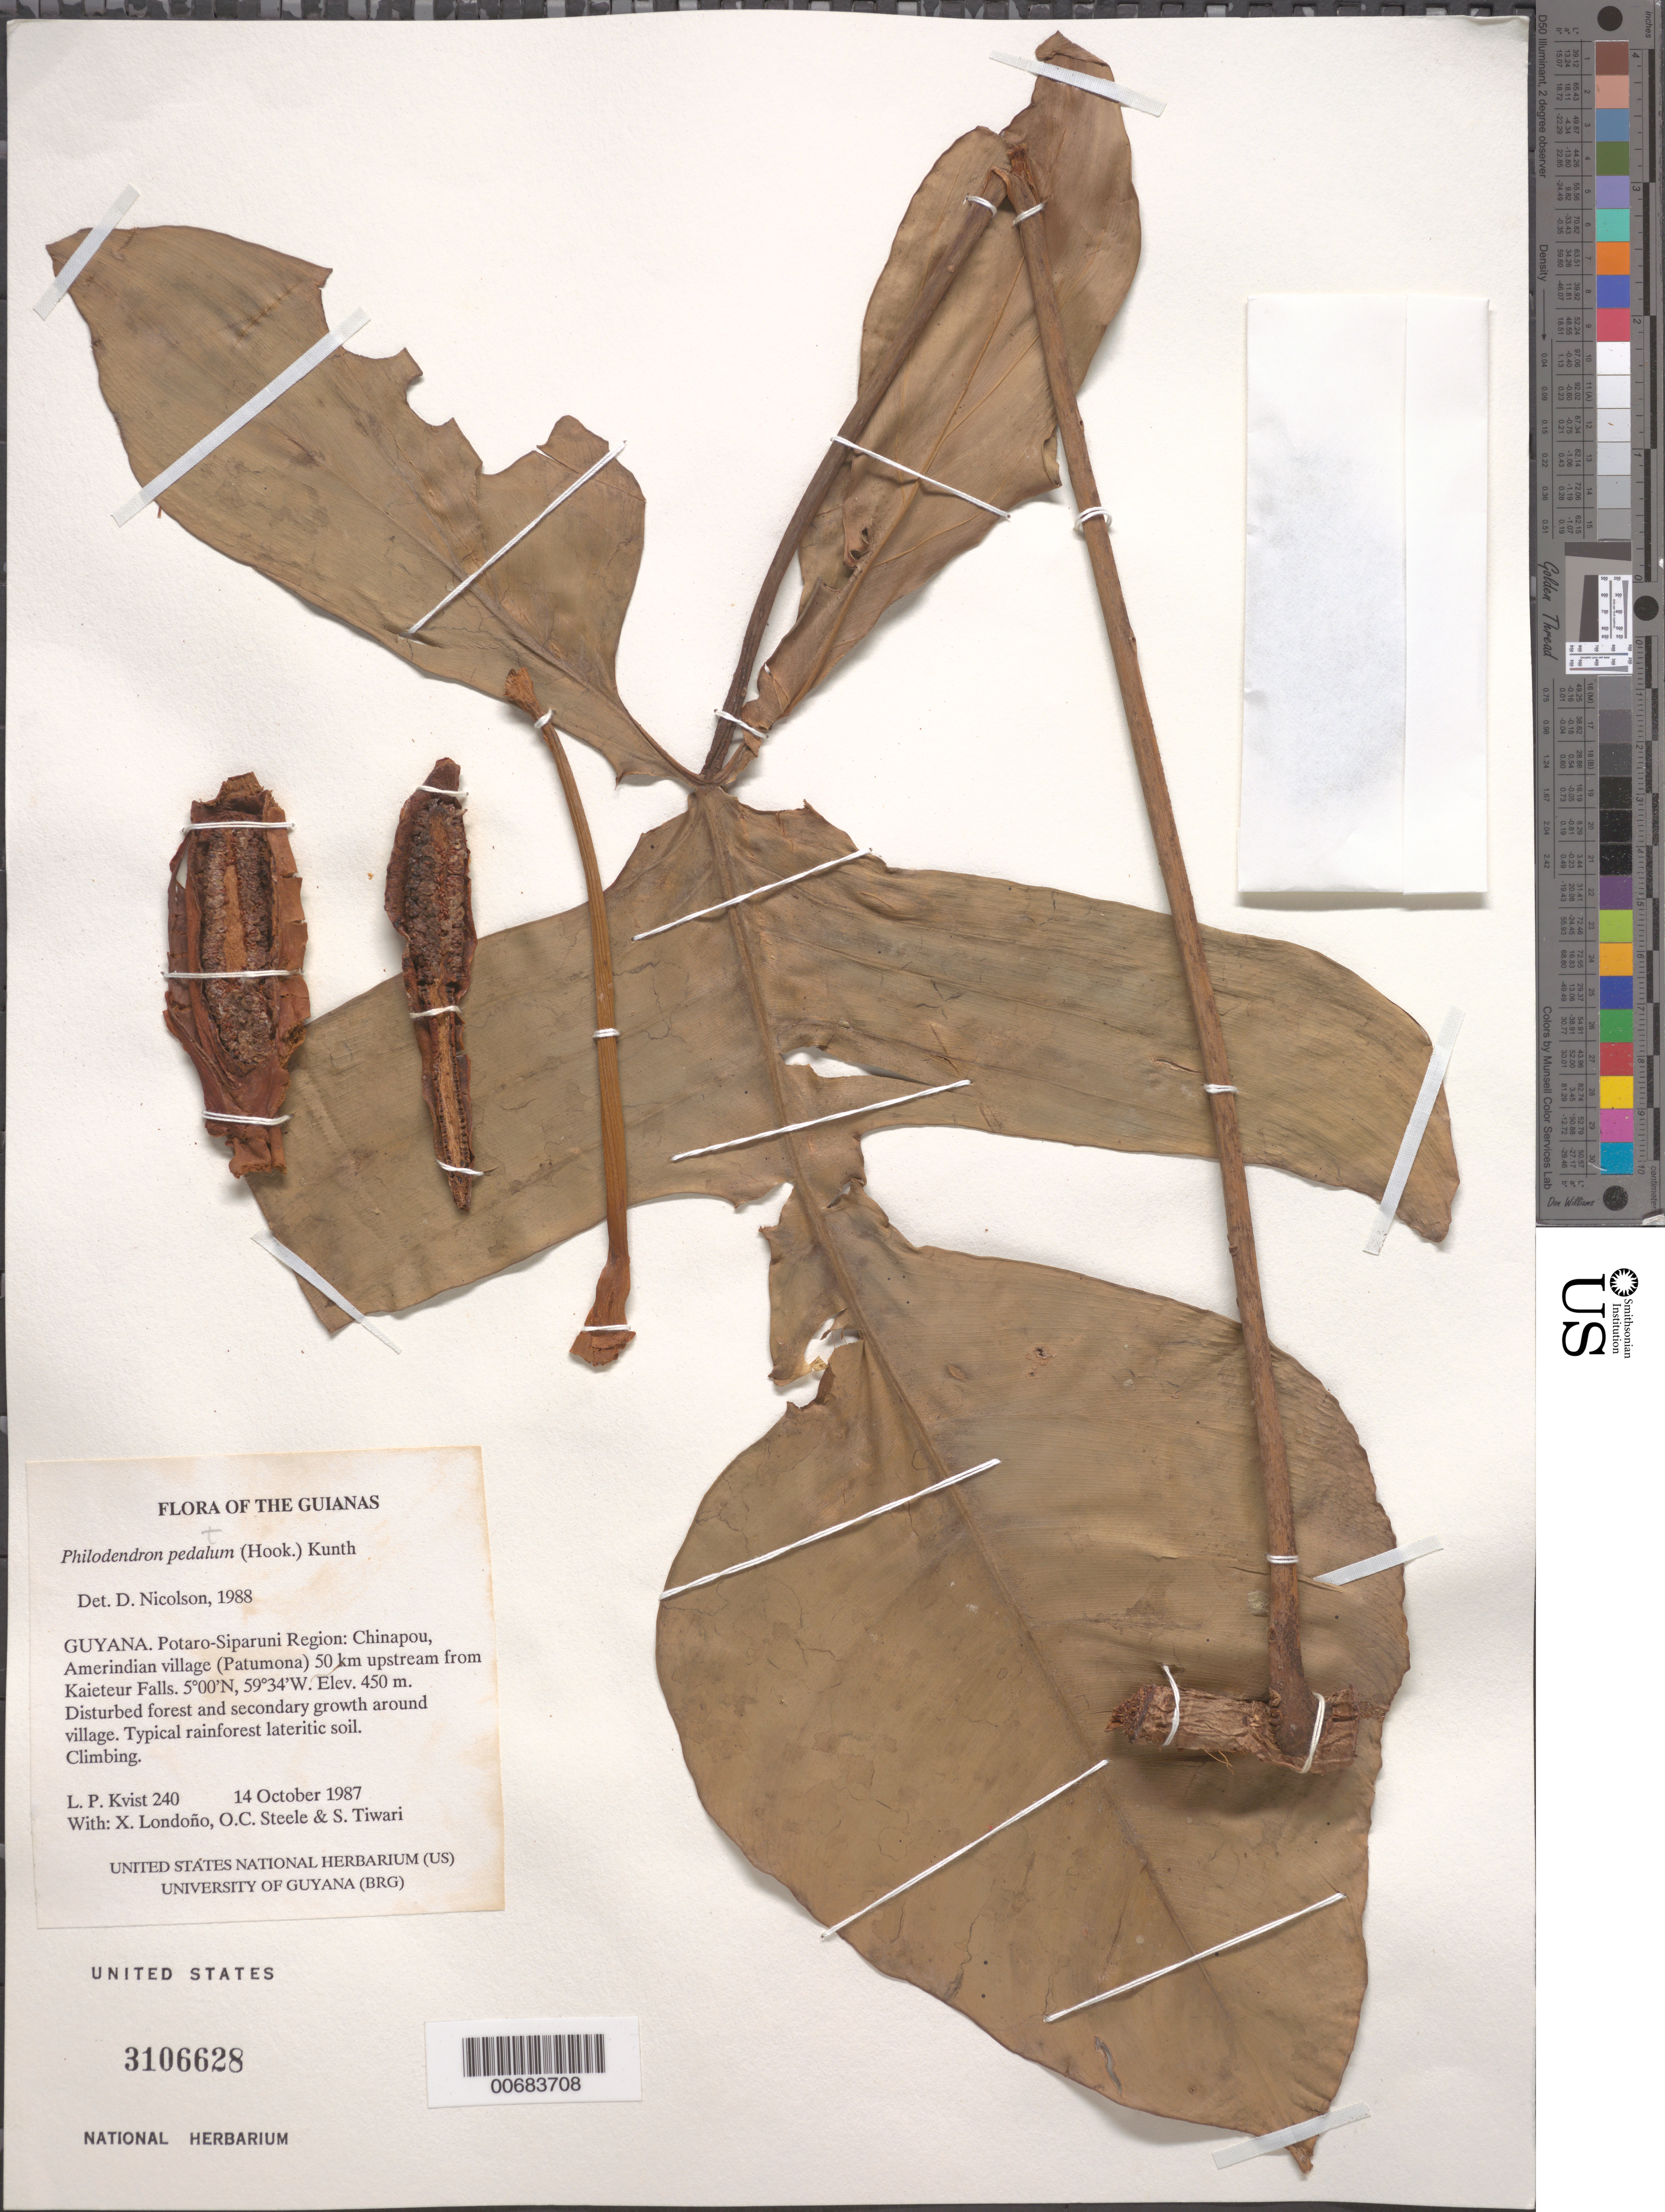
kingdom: Plantae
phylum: Tracheophyta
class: Liliopsida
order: Alismatales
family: Araceae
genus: Philodendron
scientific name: Philodendron pedatum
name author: (Hook.) Kunth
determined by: Nicolson, Dan H.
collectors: L. P. Kvist, X. Londoño, O. C. Steele & S. Tiwari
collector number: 240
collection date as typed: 14 October 1987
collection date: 1987-10-14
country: Guyana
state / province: Potaro-Siparuni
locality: Chenapou, Amerindian village (Patumona) 50 km upstream from Kaieteur Falls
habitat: Disturbed forest and secondary growth around village. Typical rainforest lateritic soil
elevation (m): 450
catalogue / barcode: US 3106628